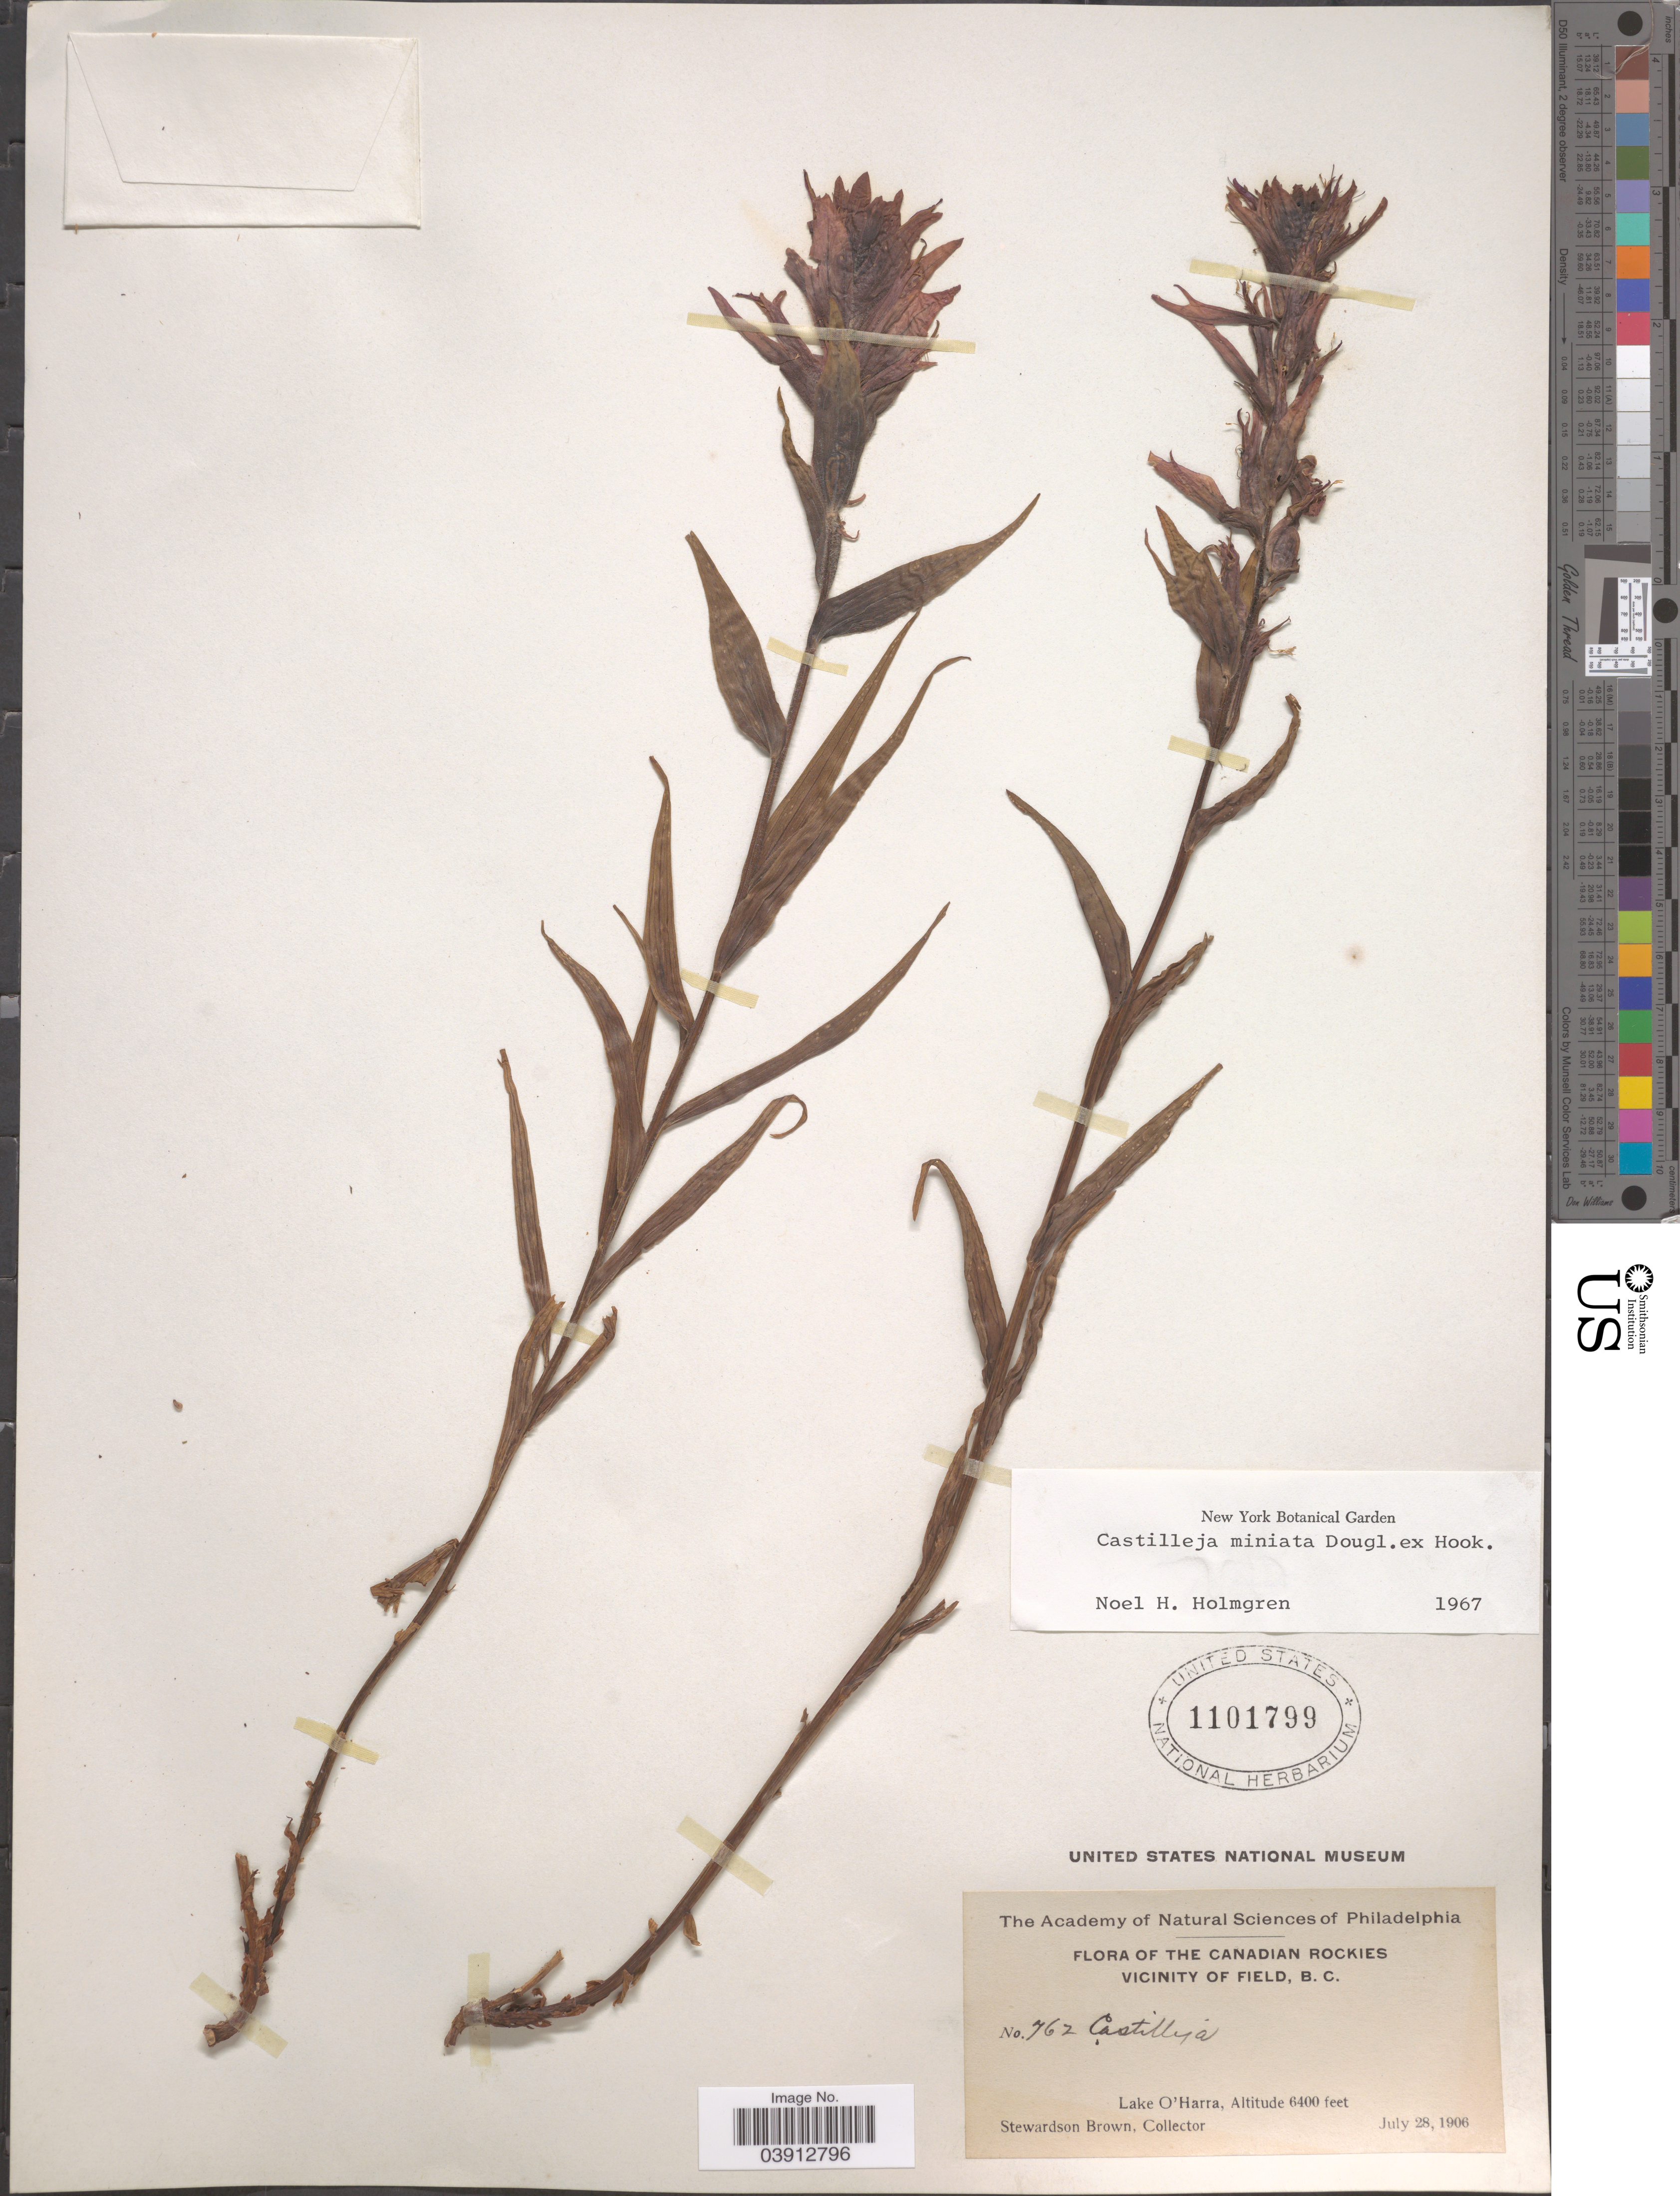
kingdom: Plantae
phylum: Tracheophyta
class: Magnoliopsida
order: Lamiales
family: Orobanchaceae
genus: Castilleja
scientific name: Castilleja miniata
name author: Douglas ex Hook.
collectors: S. Brown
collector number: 762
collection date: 1906-07-28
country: Canada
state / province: British Columbia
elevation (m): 1951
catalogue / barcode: US 1101799